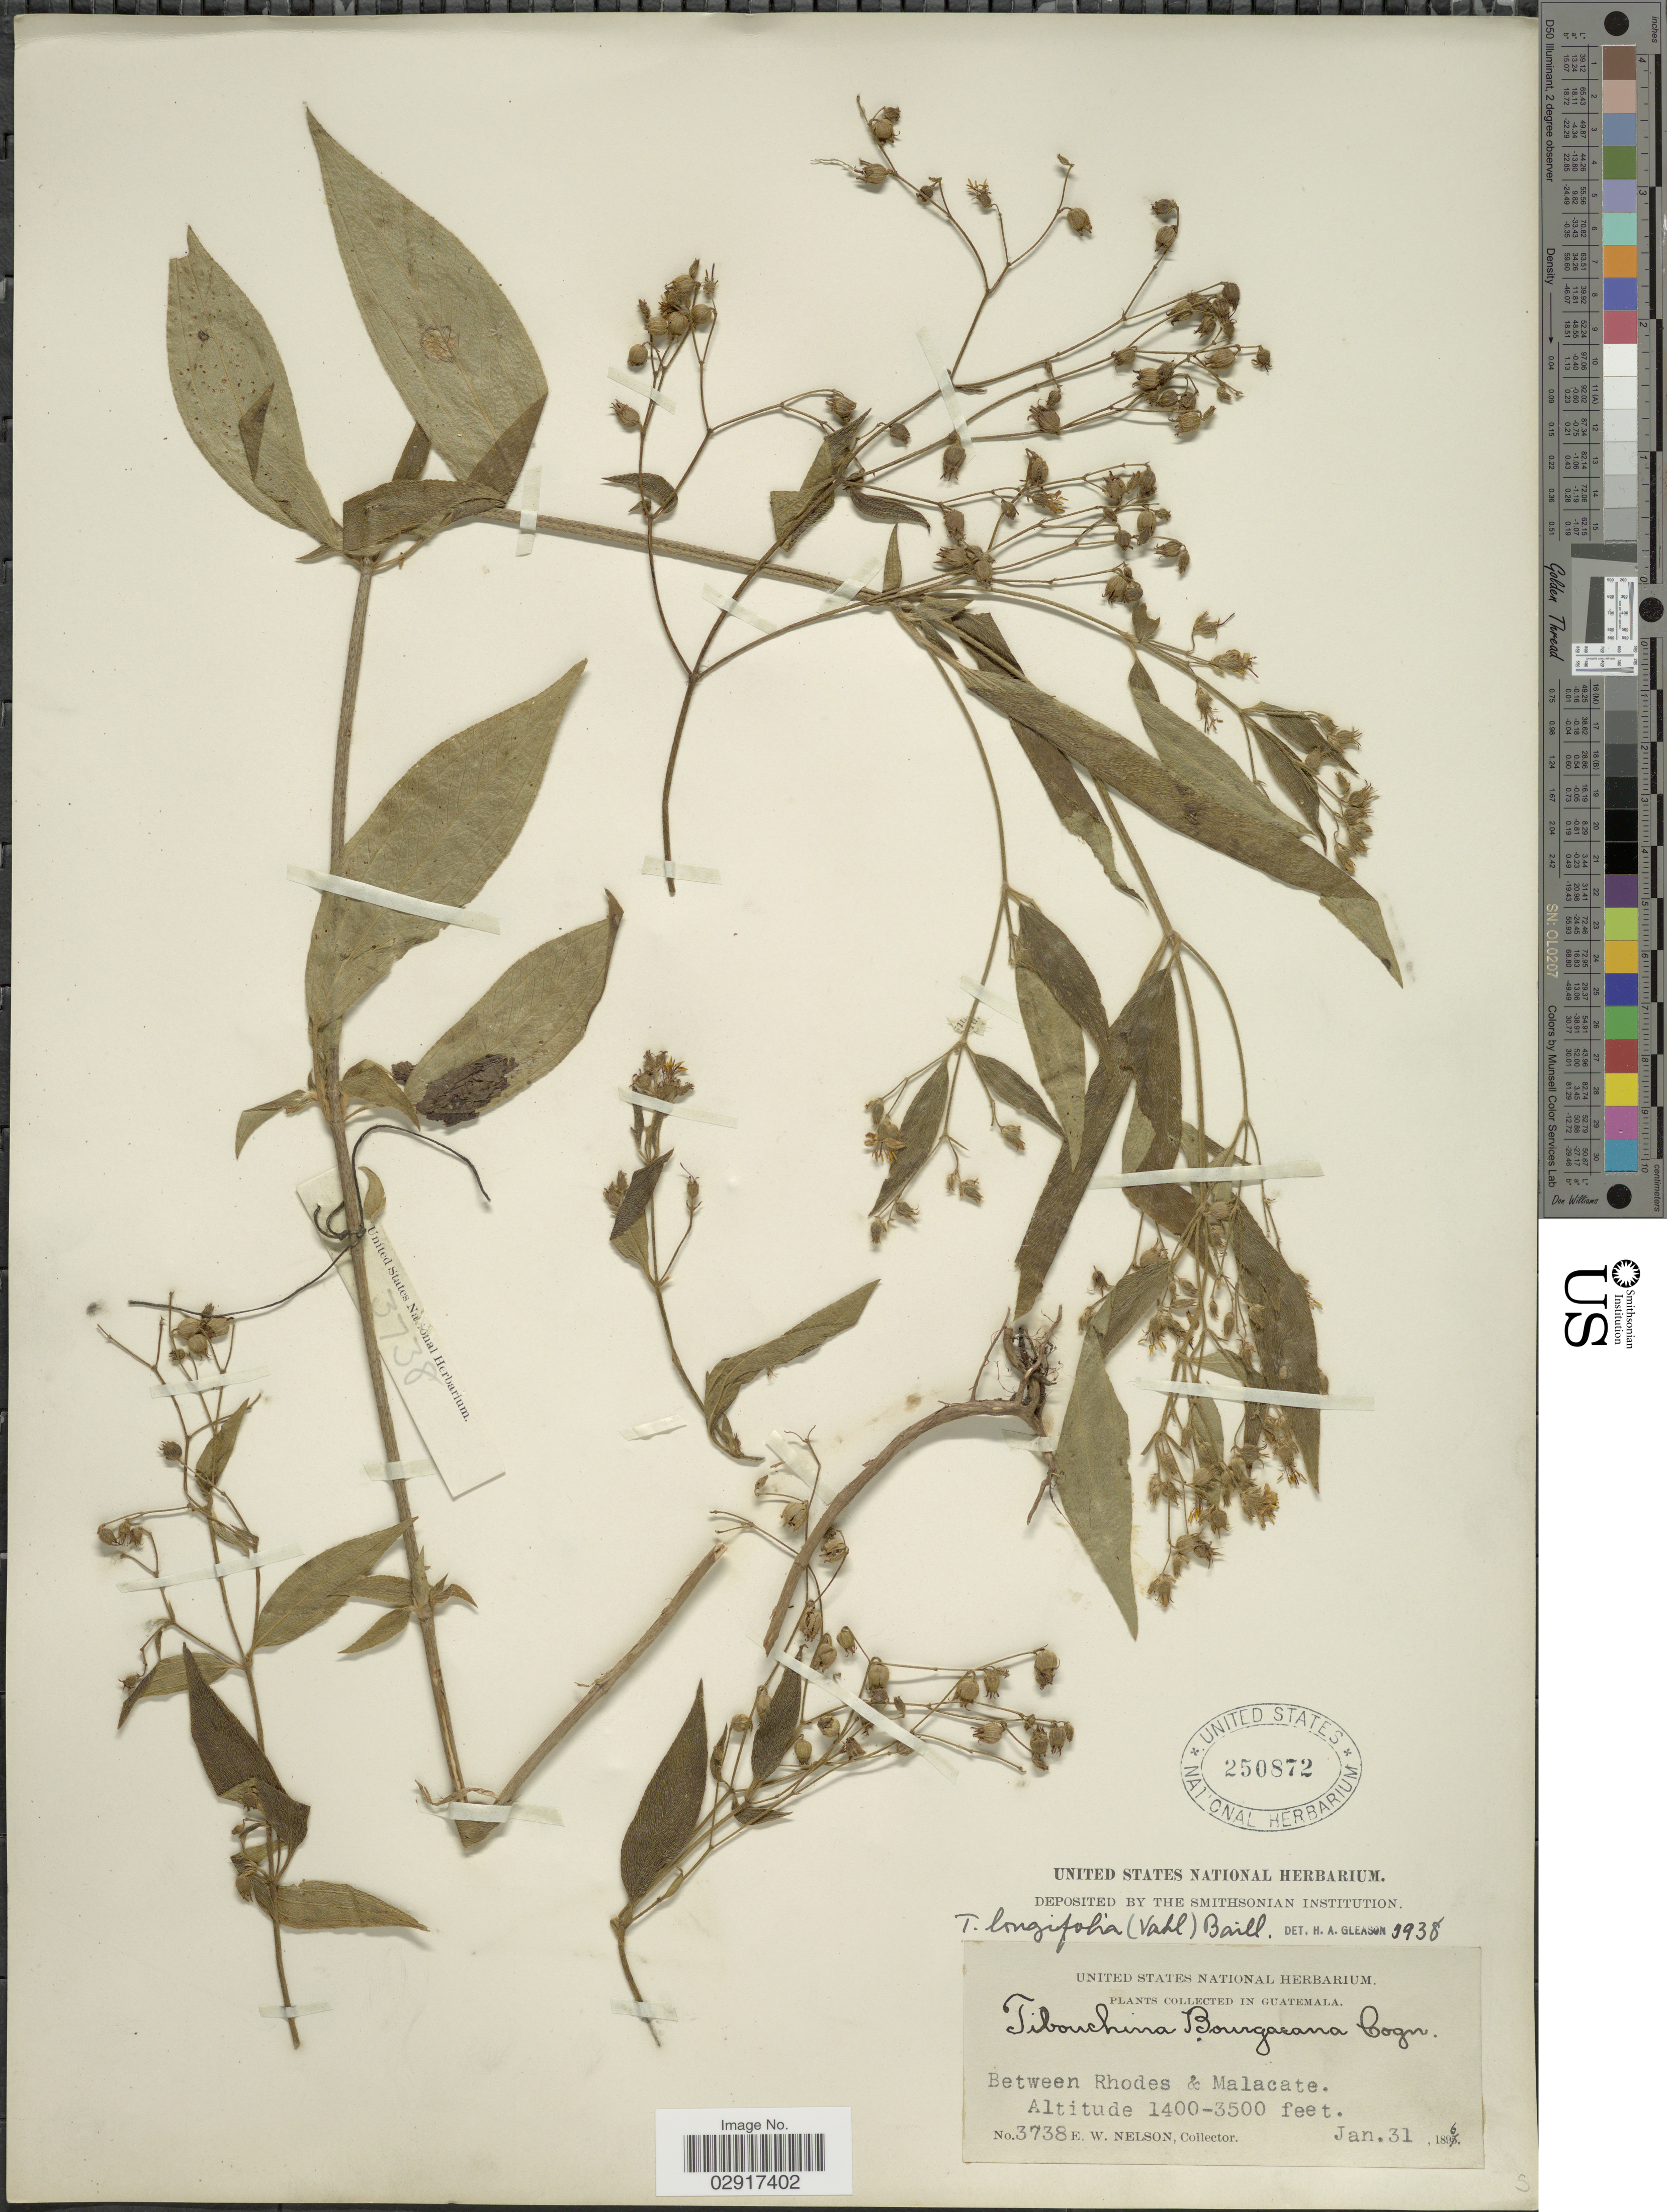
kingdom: Plantae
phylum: Tracheophyta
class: Magnoliopsida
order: Myrtales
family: Melastomataceae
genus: Chaetogastra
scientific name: Chaetogastra longifolia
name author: (Vahl) DC.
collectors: E. W. Nelson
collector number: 3738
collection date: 1896-01-31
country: Guatemala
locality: Between Rhodes & Malacate.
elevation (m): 427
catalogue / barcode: US 250872